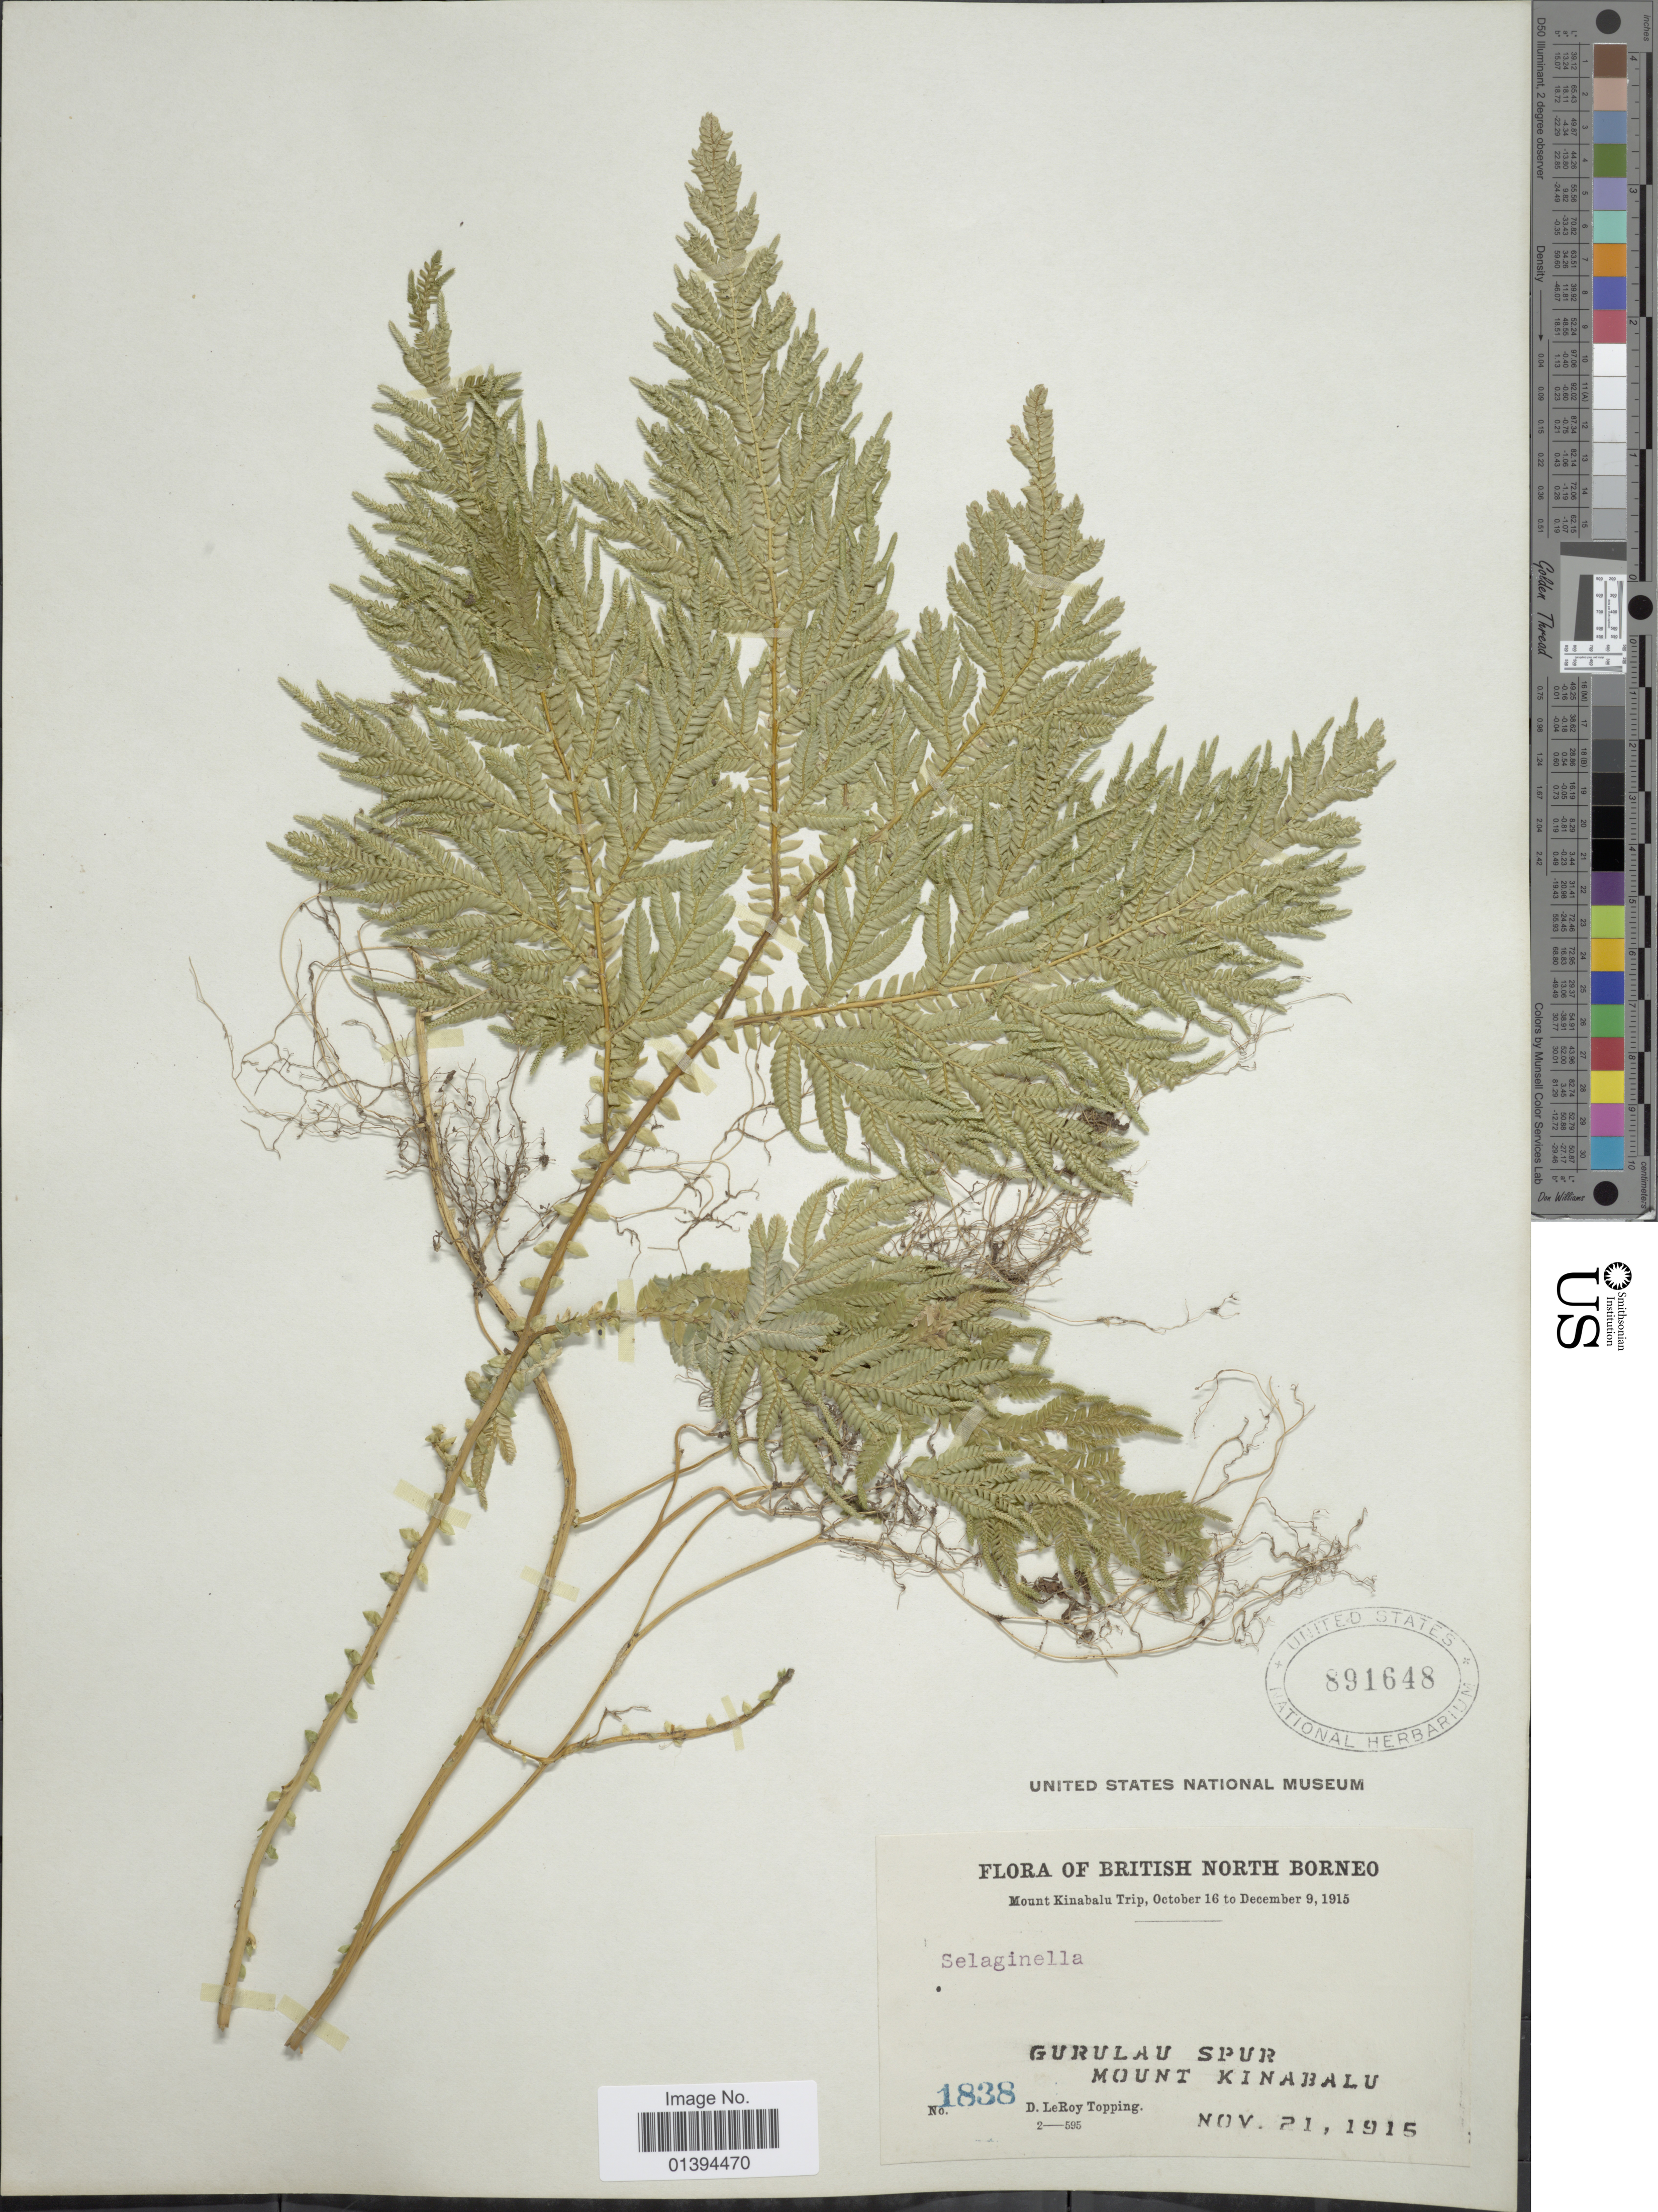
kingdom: Plantae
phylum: Tracheophyta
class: Lycopodiopsida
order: Selaginellales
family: Selaginellaceae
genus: Selaginella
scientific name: Selaginella sp.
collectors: D. L. Topping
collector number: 1838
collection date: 1915-11-21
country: Malaysia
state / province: Sabah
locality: British North Borneo, Gurulau Spur, Mount Kinabalu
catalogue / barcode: US 891648